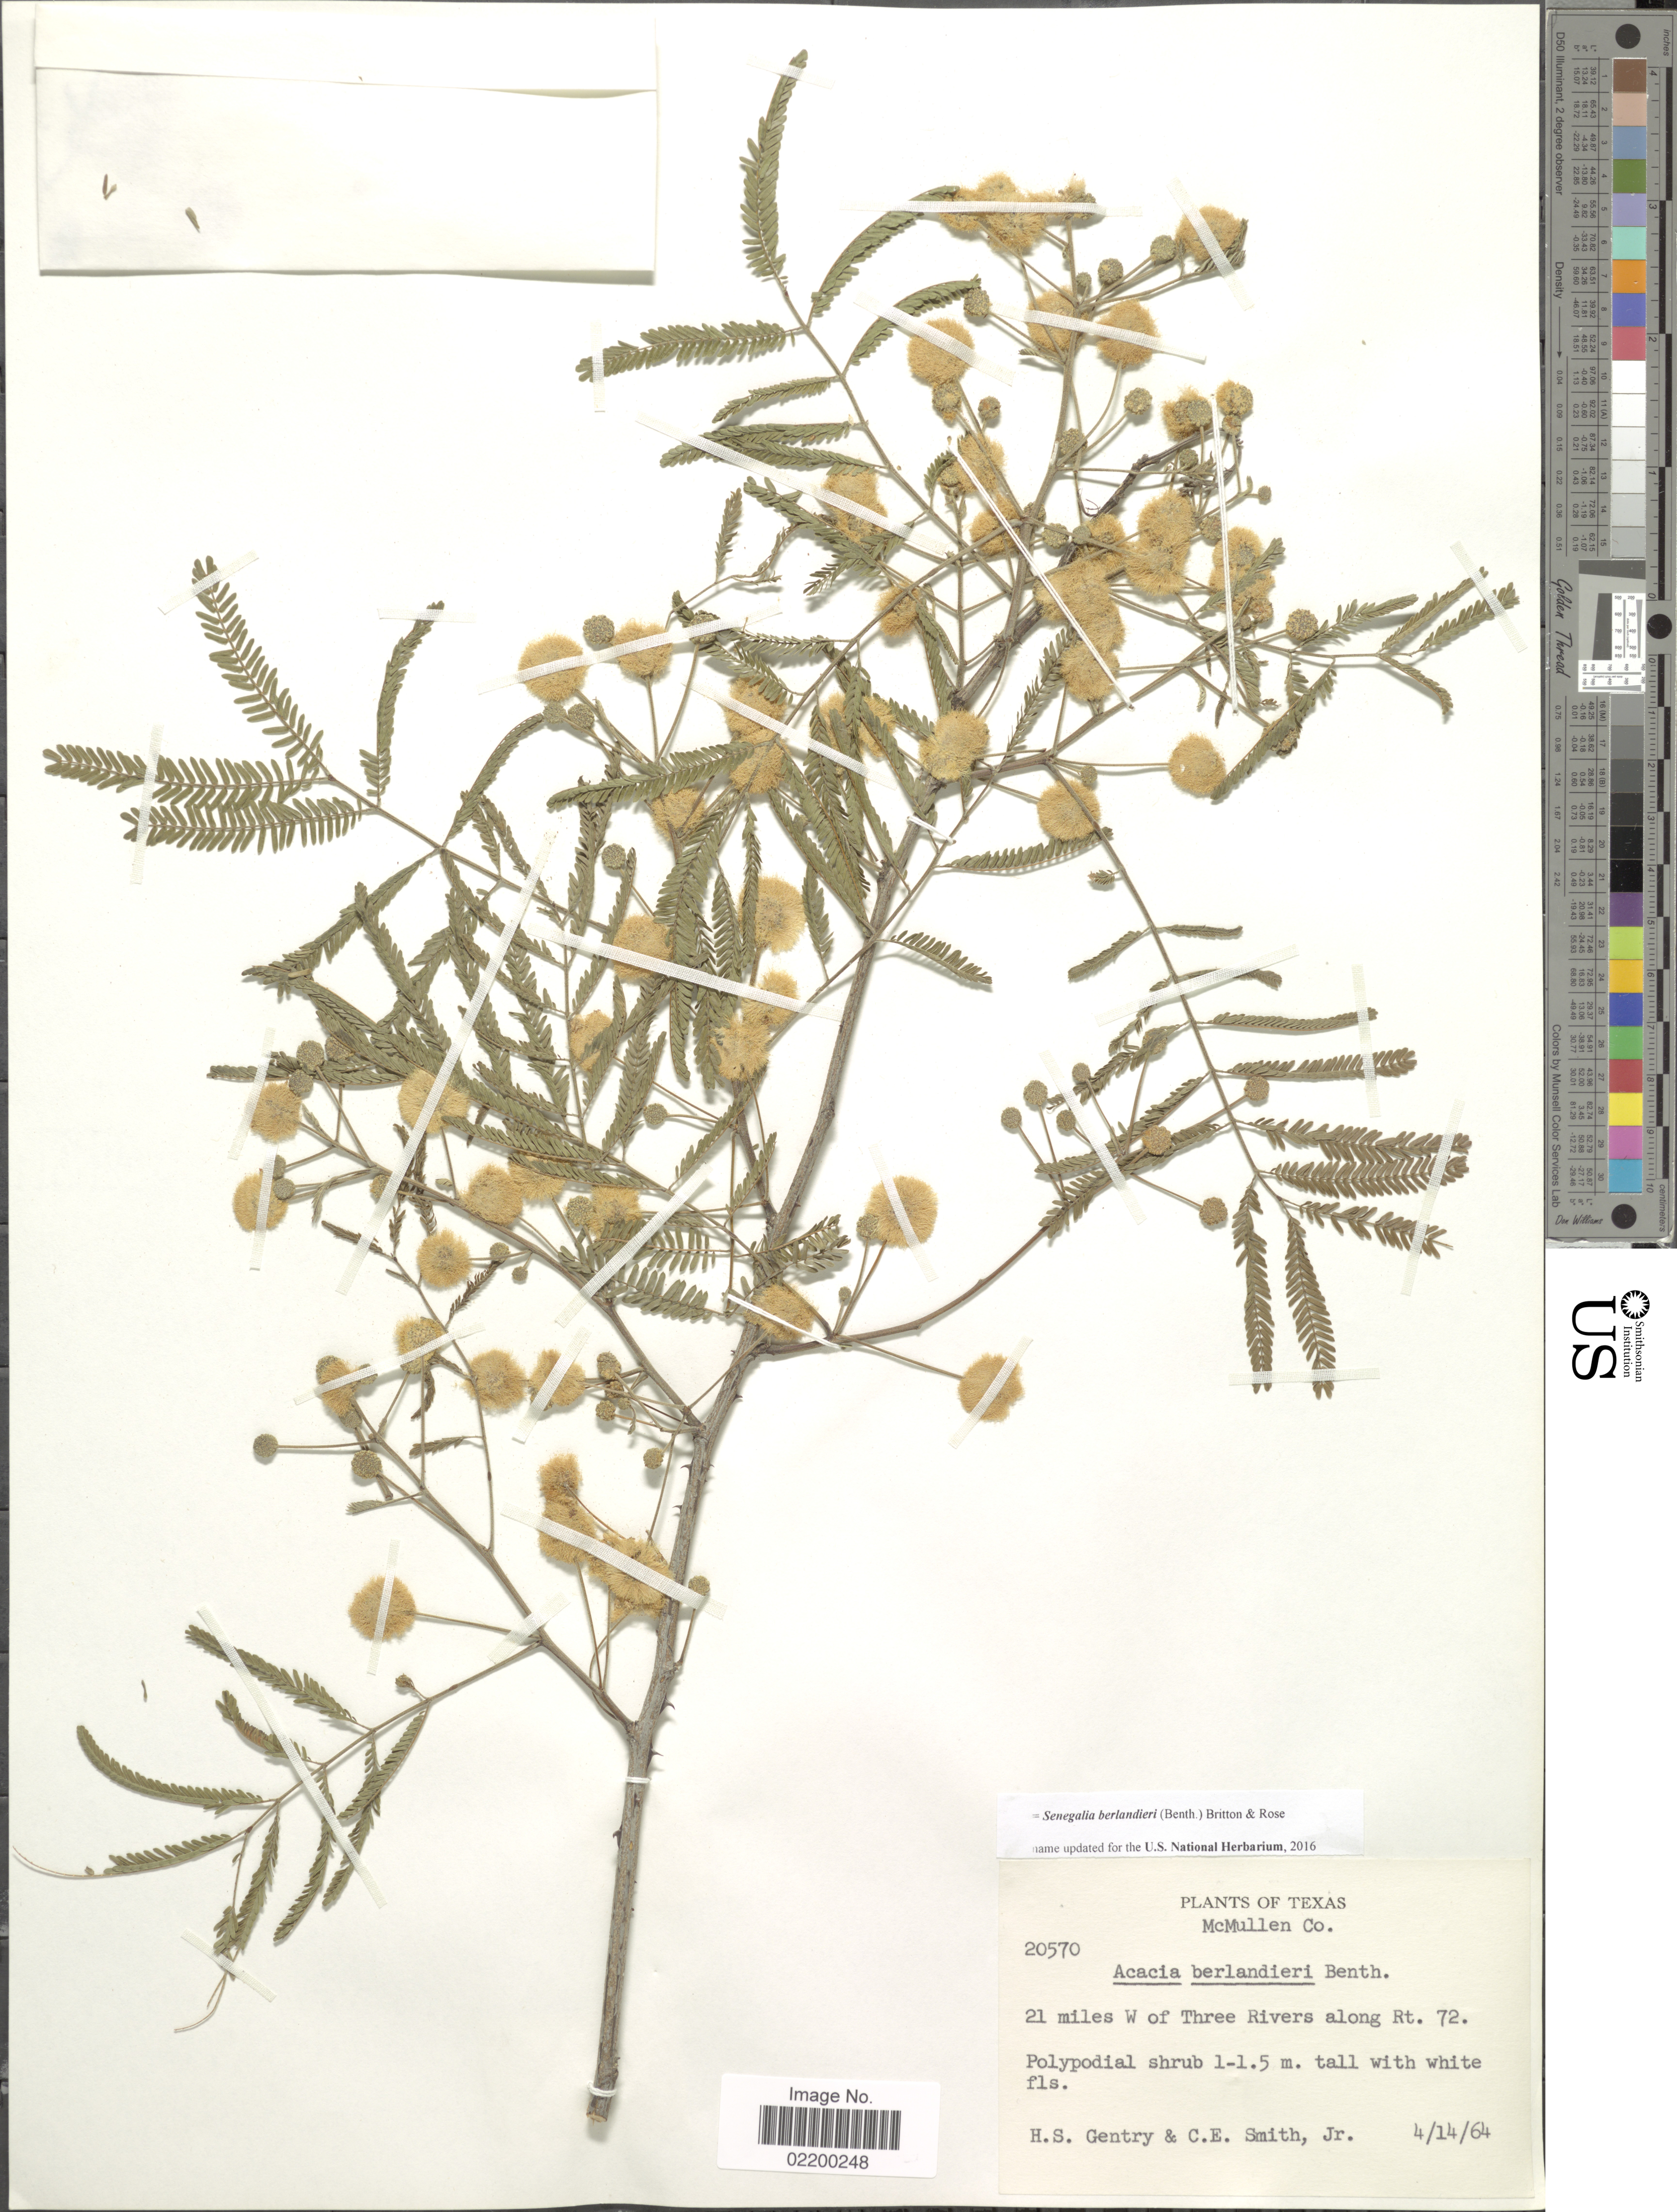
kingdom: Plantae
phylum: Tracheophyta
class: Magnoliopsida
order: Fabales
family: Fabaceae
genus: Senegalia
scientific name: Senegalia berlandieri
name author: (Benth.) Britton & Rose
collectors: H. S. Gentry & C. E. Smith Jr.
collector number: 20570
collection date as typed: Transcribed d/m/y: 14/4/64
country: United States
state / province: Texas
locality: McMullen Co, 21 miles W of Three Rivers along Rt. 72